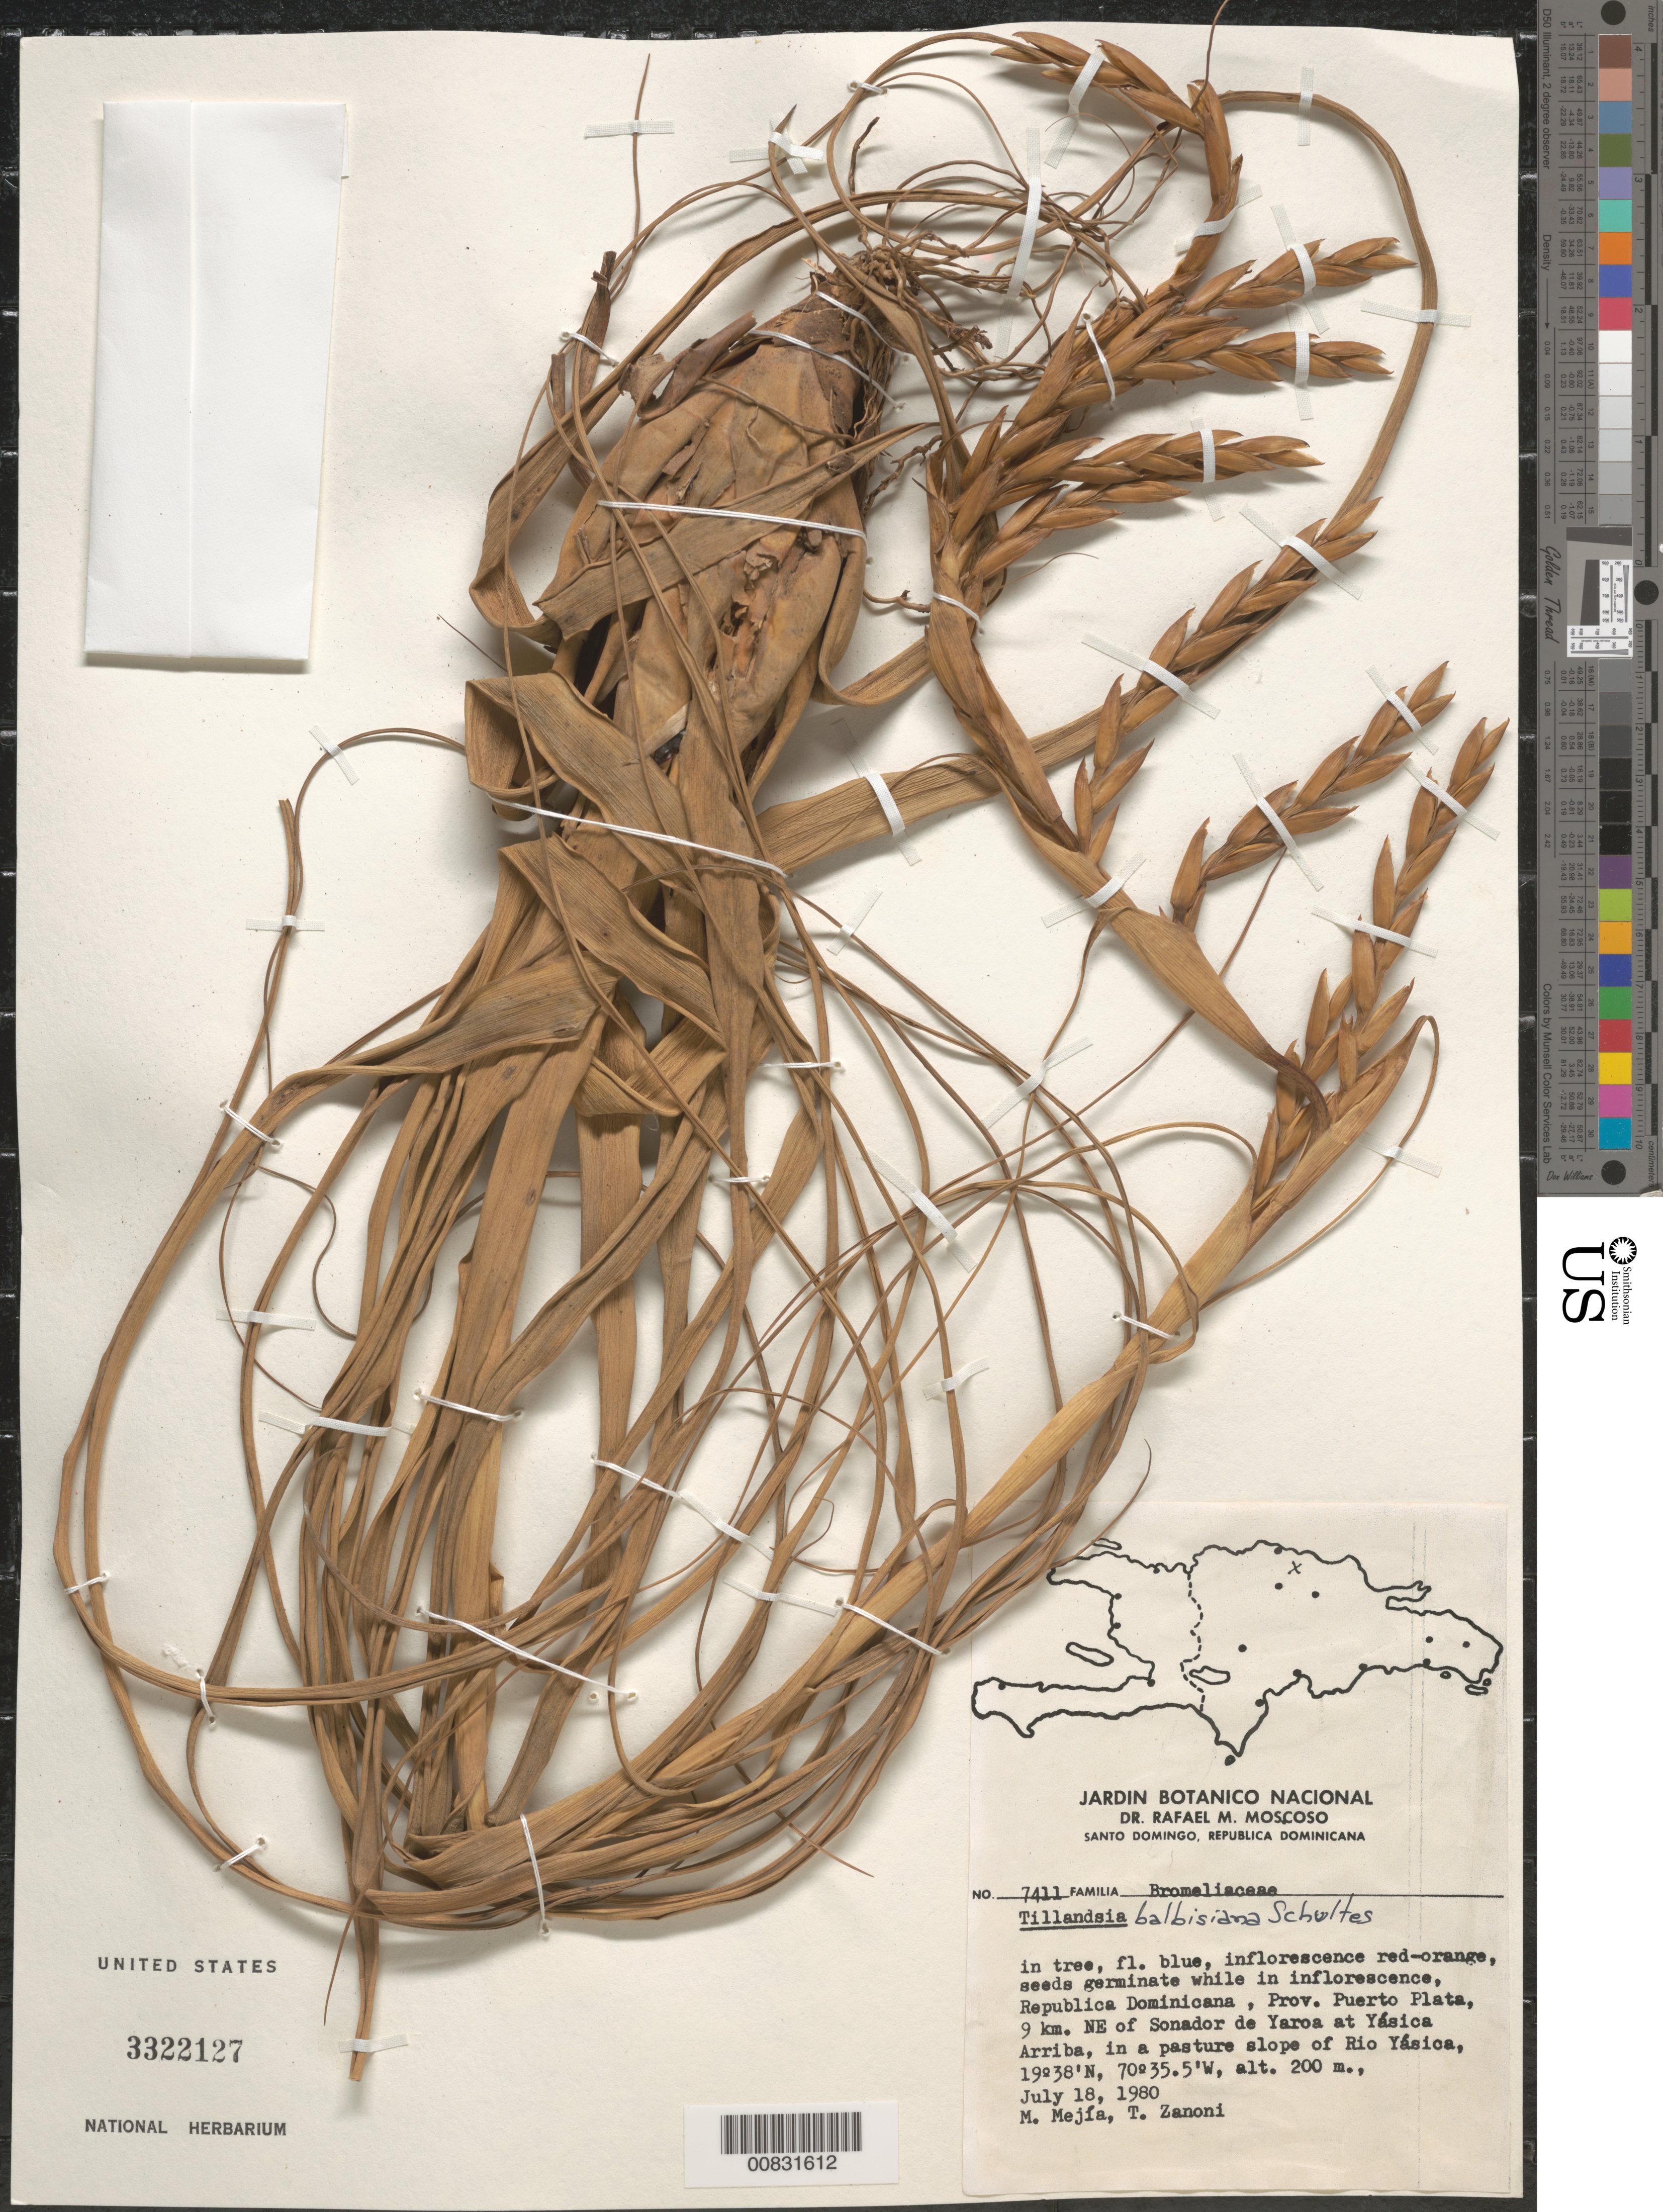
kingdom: Plantae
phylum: Tracheophyta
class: Liliopsida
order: Poales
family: Bromeliaceae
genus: Tillandsia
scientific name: Tillandsia balbisiana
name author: Schult. f.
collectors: M. Mejia & T. A. Zanoni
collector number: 7411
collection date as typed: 18 Jul 1980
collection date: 1980-07-18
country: Dominican Republic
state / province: Puerto Plata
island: Hispaniola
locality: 9 km. NE of Sonador de Yaroa at Yásica Arriba, in a pasture slope of Río Yásica.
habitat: In tree; in pasture slope.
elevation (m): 200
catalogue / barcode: US 3322127